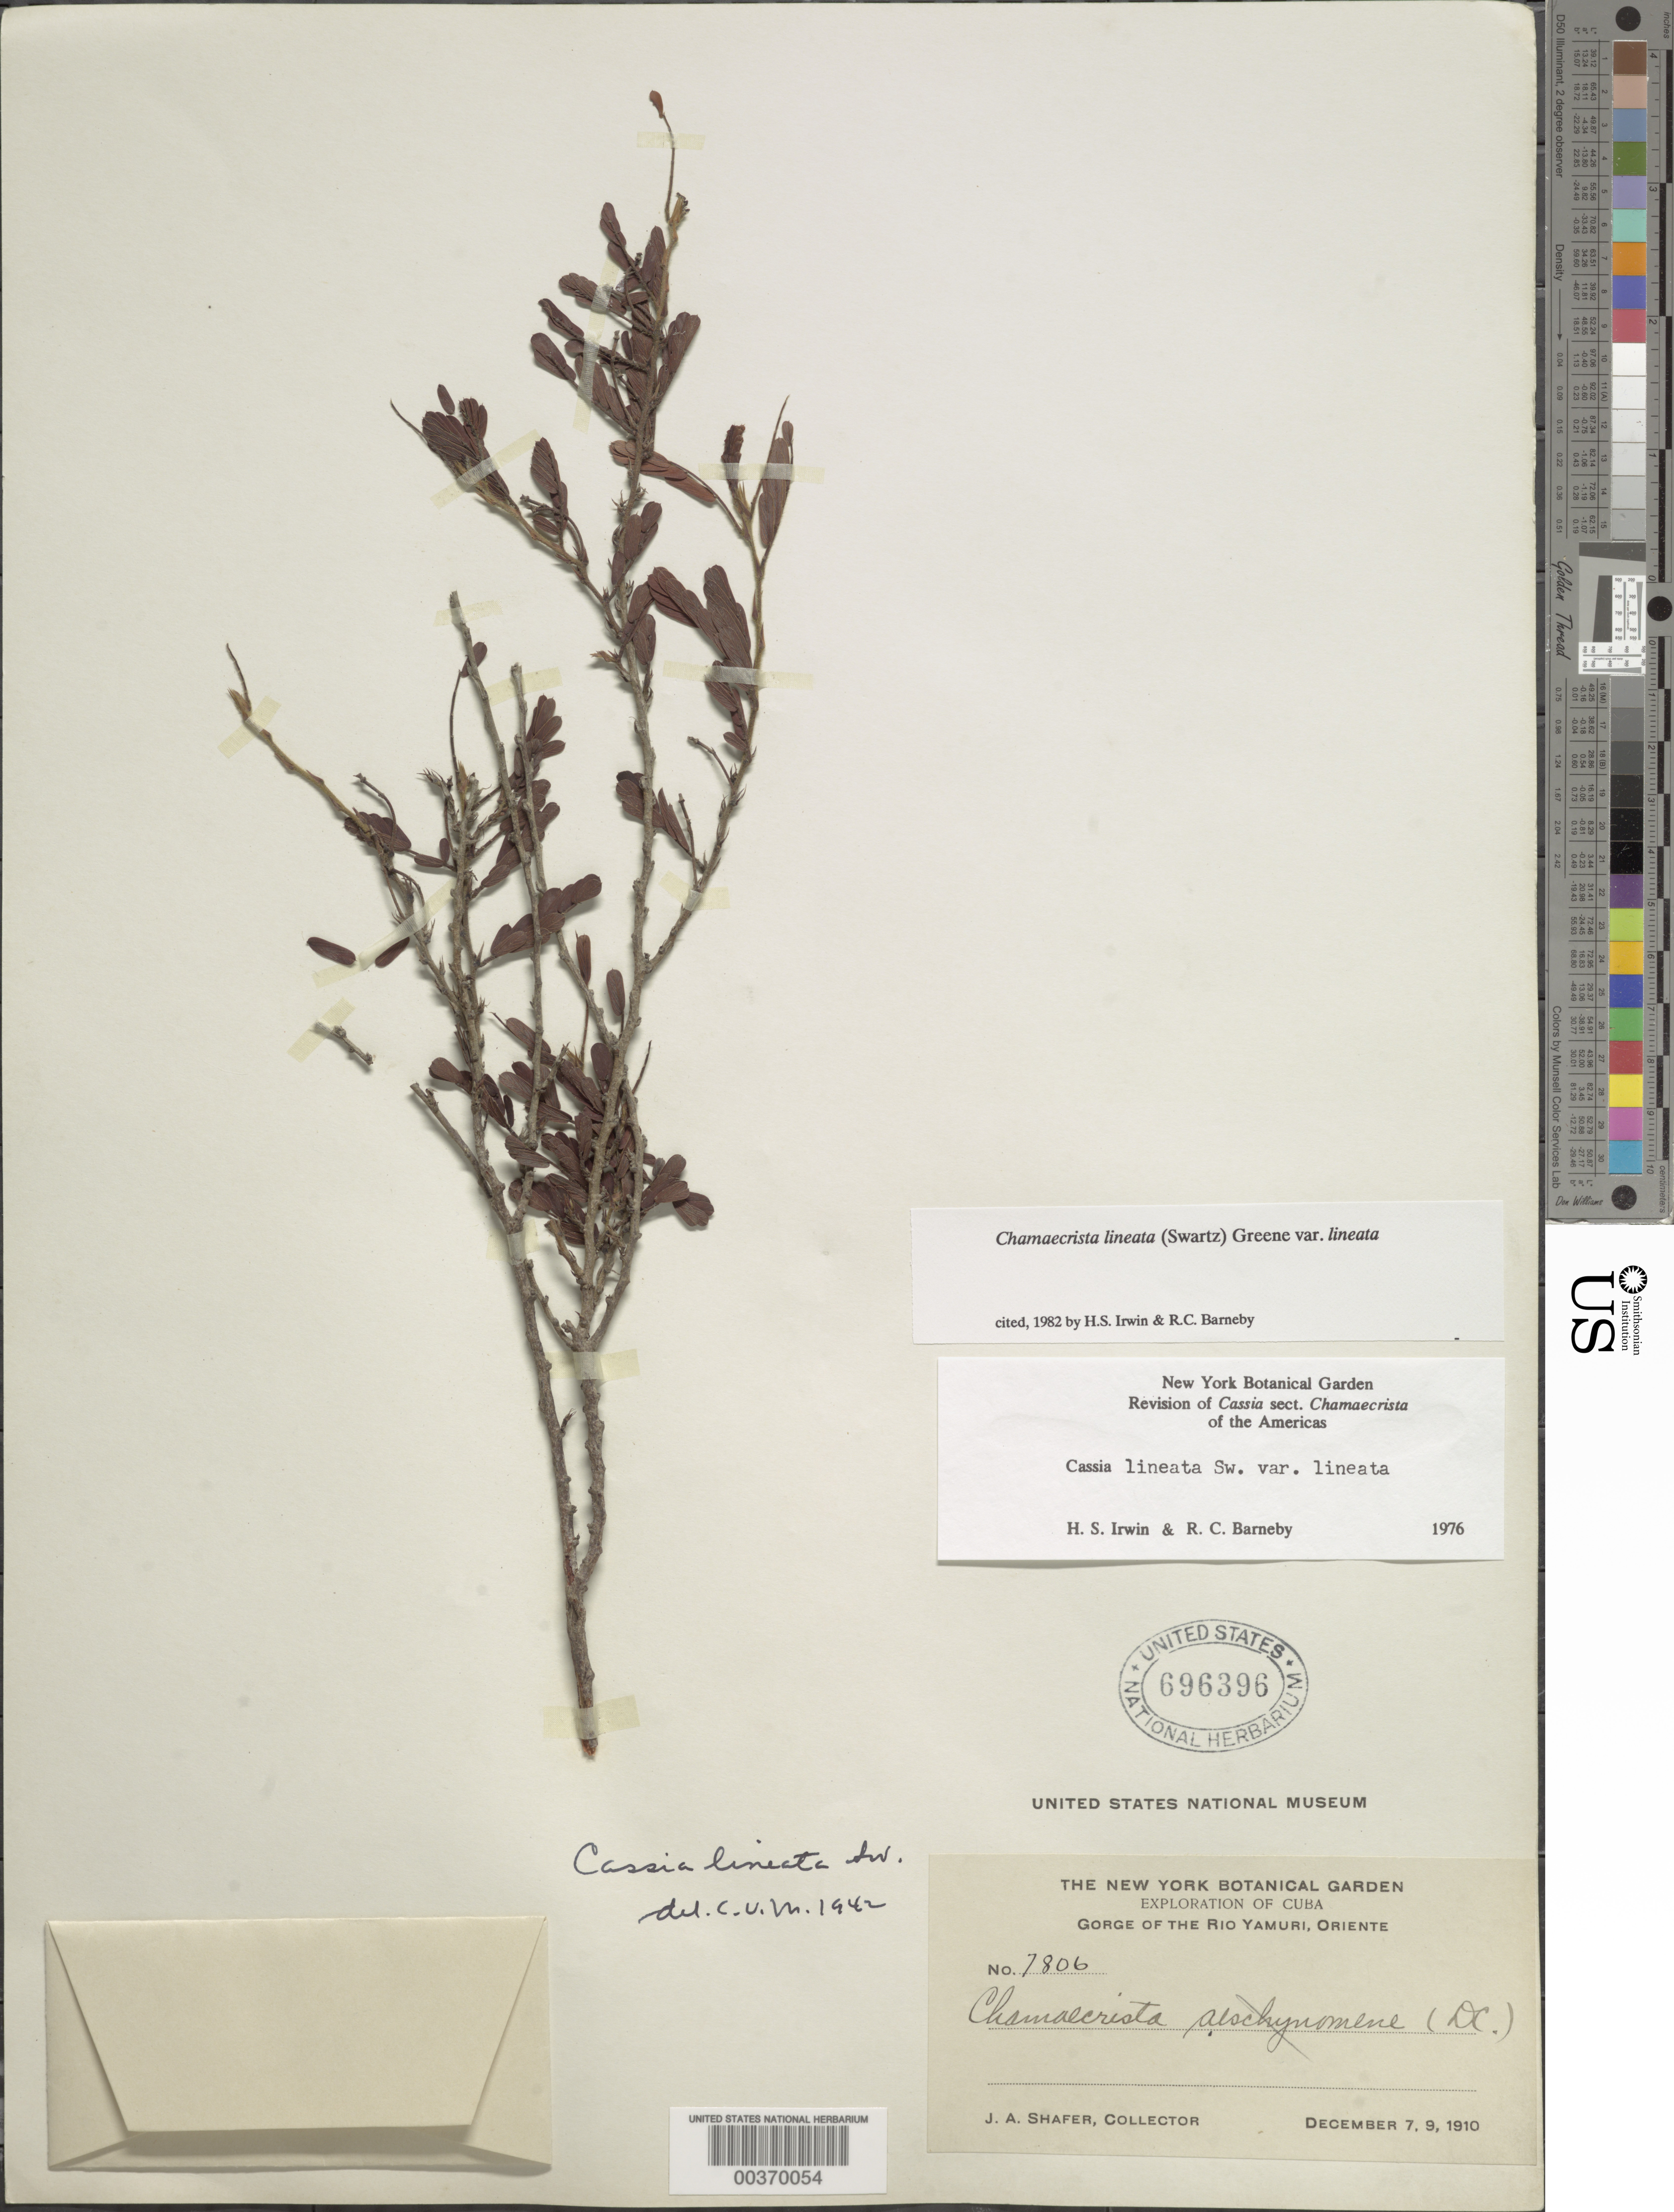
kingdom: Plantae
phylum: Tracheophyta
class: Magnoliopsida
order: Fabales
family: Fabaceae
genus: Chamaecrista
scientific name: Chamaecrista lineata var. lineata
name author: (Sw.) Greene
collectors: J. A. Shafer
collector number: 7806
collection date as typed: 07 Dec 1910 and 09 Dec 1910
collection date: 1910-12-07,1910-12-09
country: Cuba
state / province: Oriente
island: Greater Antilles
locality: Gorge of the rio yamuri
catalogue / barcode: US 696396